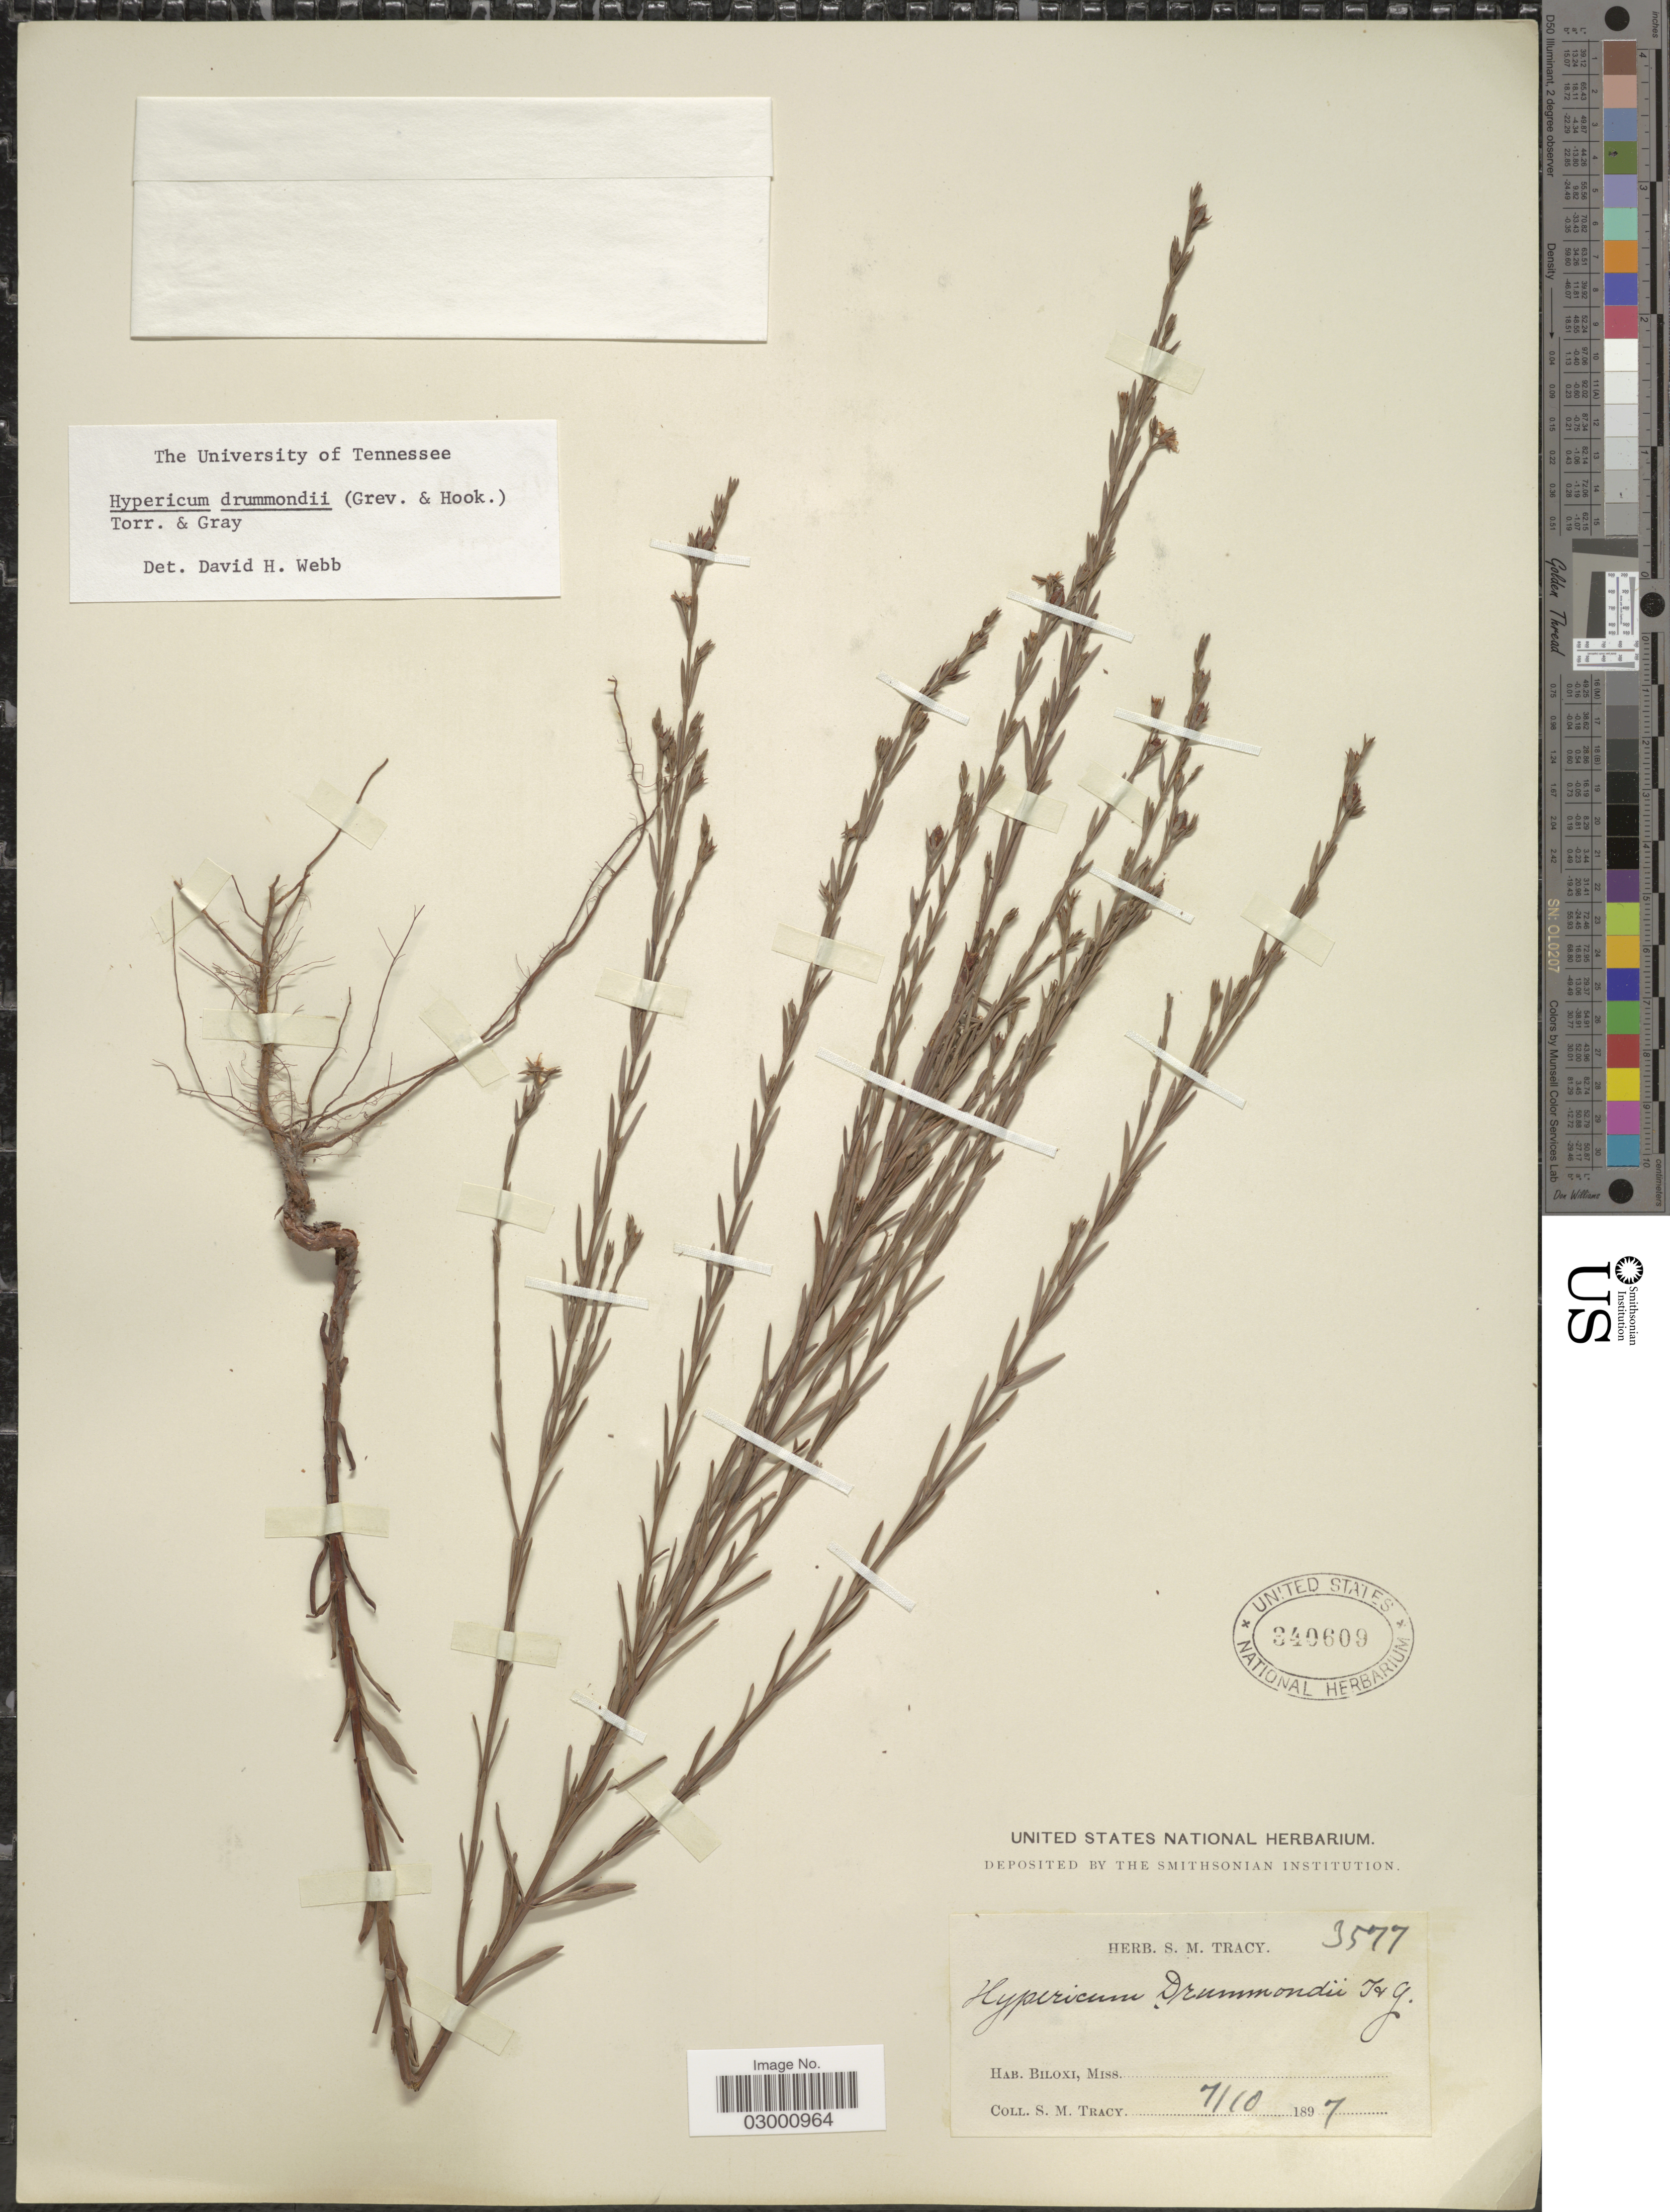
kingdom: Plantae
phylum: Tracheophyta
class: Magnoliopsida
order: Malpighiales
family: Hypericaceae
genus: Hypericum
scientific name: Hypericum drummondii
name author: (Grev. & Hook.) Torr. & A. Gray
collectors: S. M. Tracy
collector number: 3577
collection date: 1897-07-10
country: United States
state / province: Mississippi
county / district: Harrison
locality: Biloxi.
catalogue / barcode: US 340609